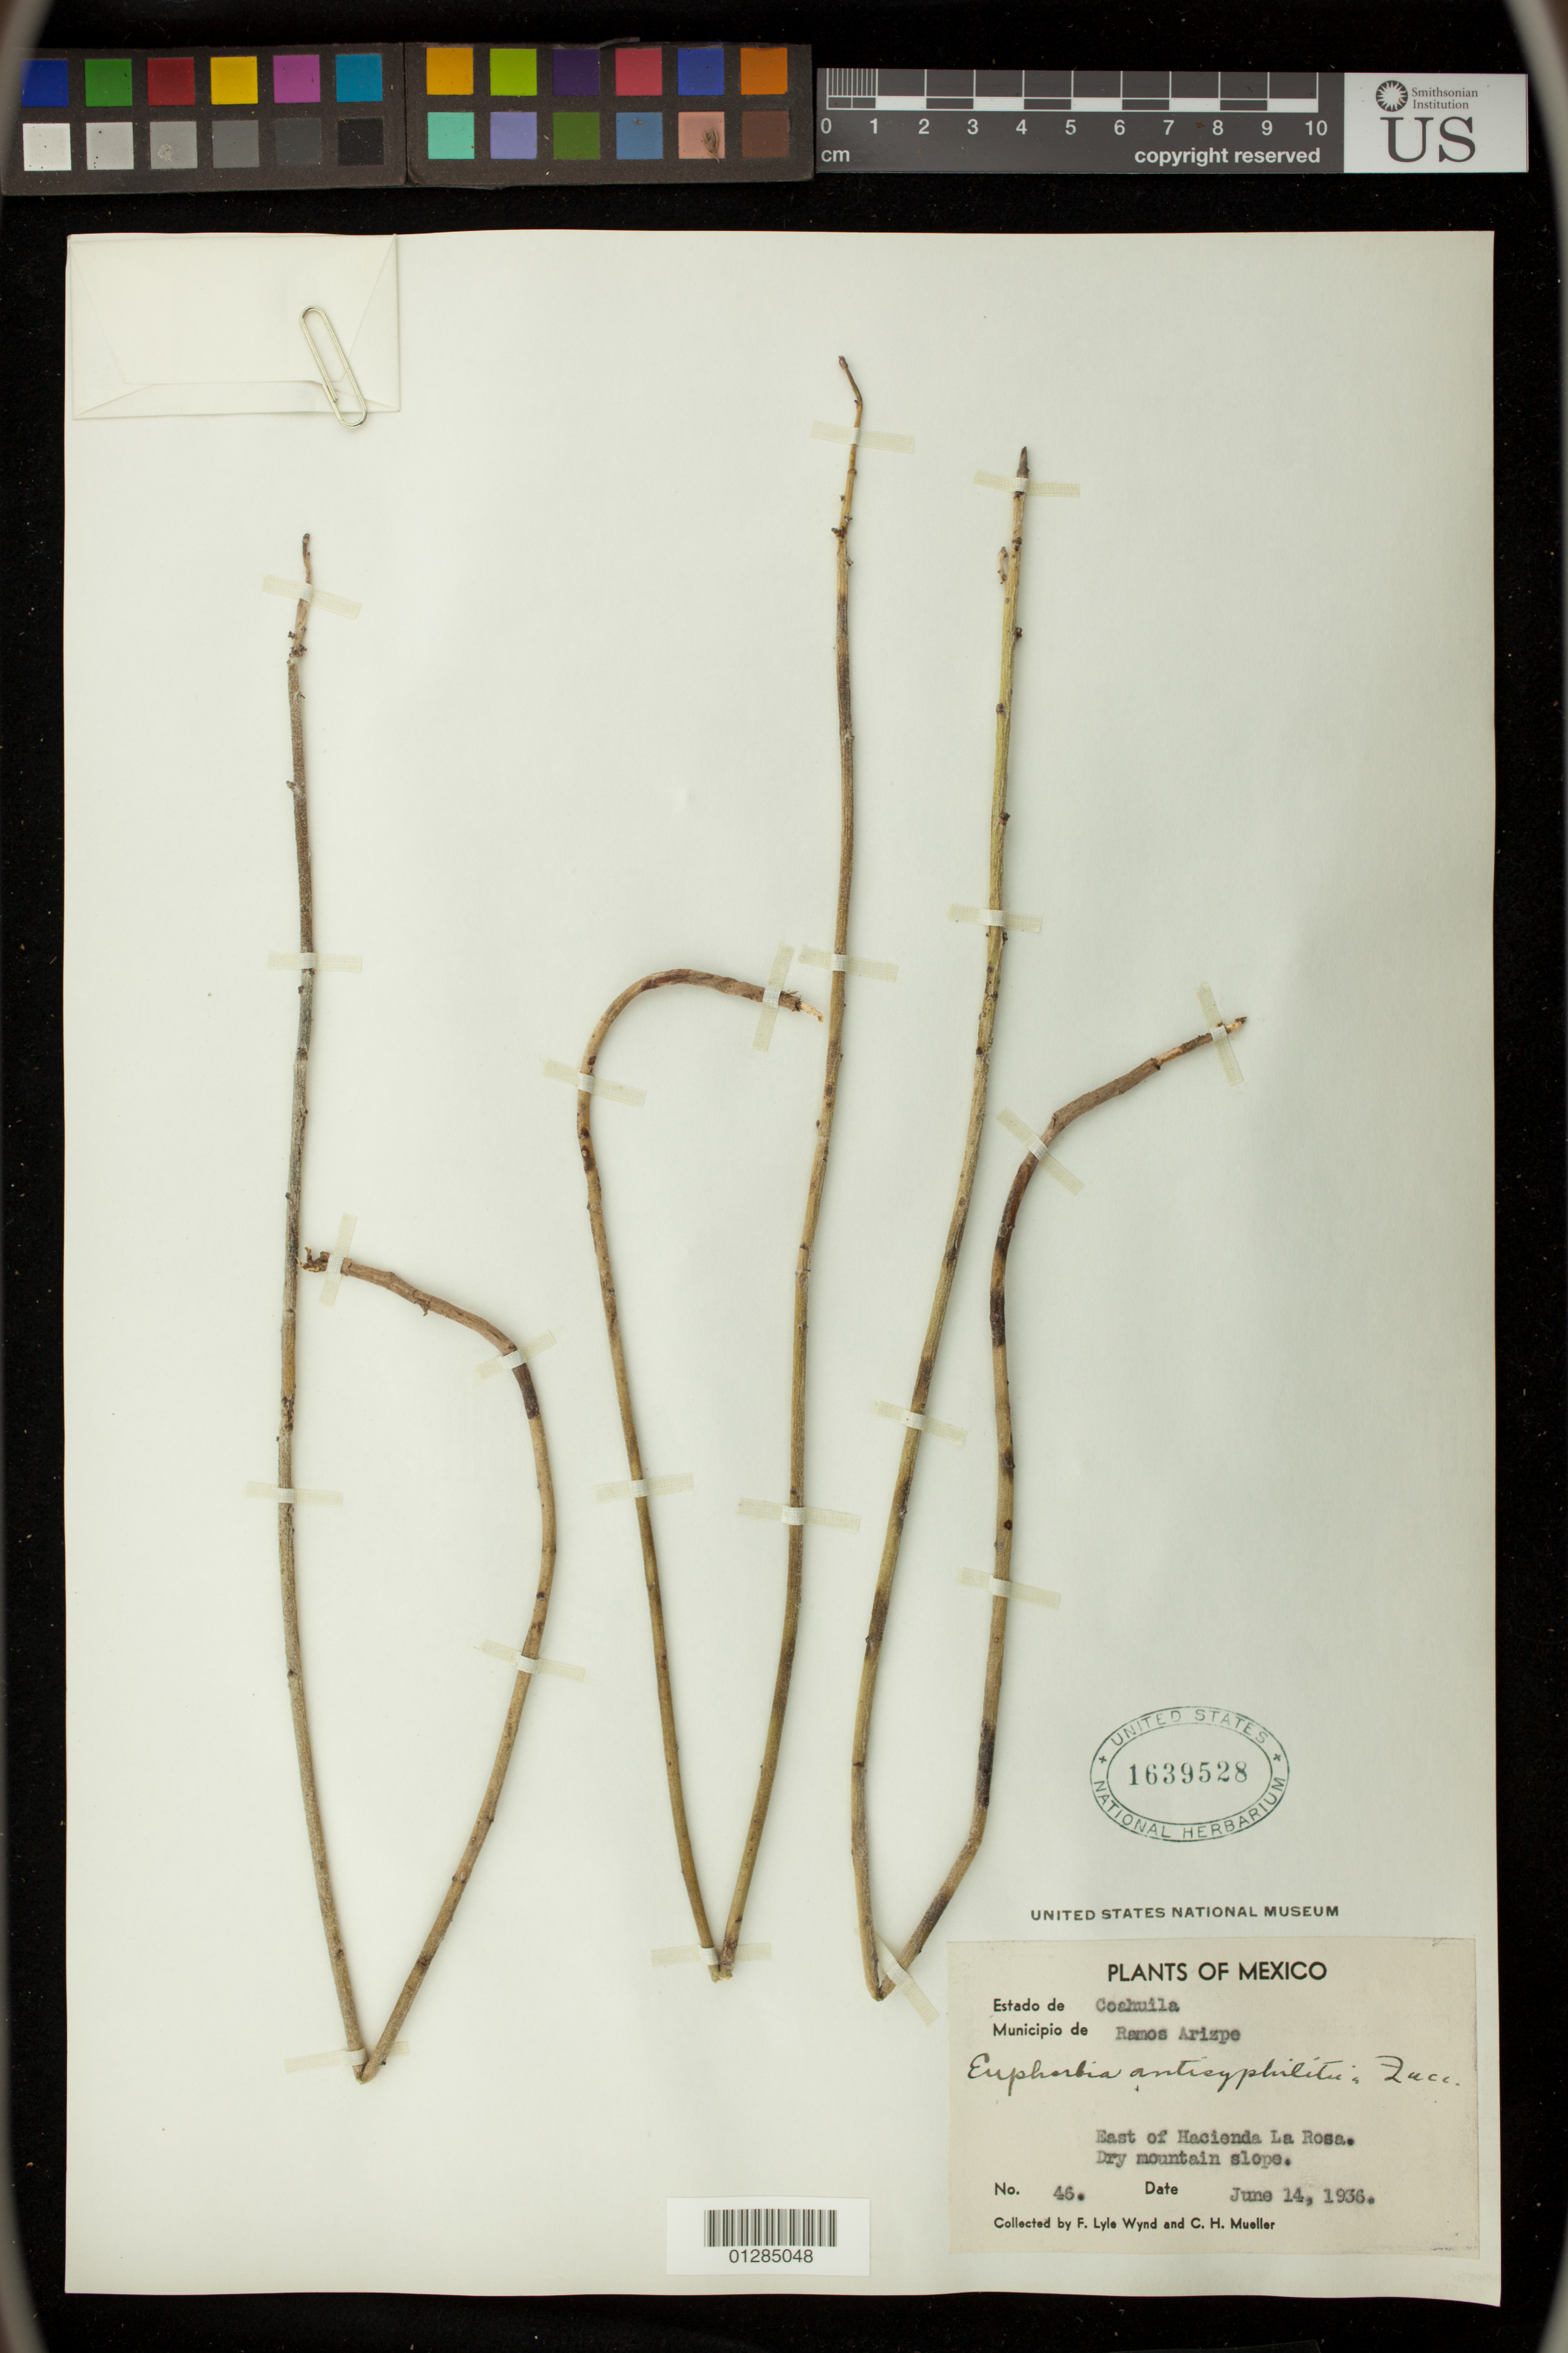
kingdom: Plantae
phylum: Tracheophyta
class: Magnoliopsida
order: Malpighiales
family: Euphorbiaceae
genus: Euphorbia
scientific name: Euphorbia antisyphilitica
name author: Zucc.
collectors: F. L. Wynd & C. H. Mueller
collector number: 46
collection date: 1936-06-14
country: Mexico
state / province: Coahuila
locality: Ramos Arizpe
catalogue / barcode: US 1639528